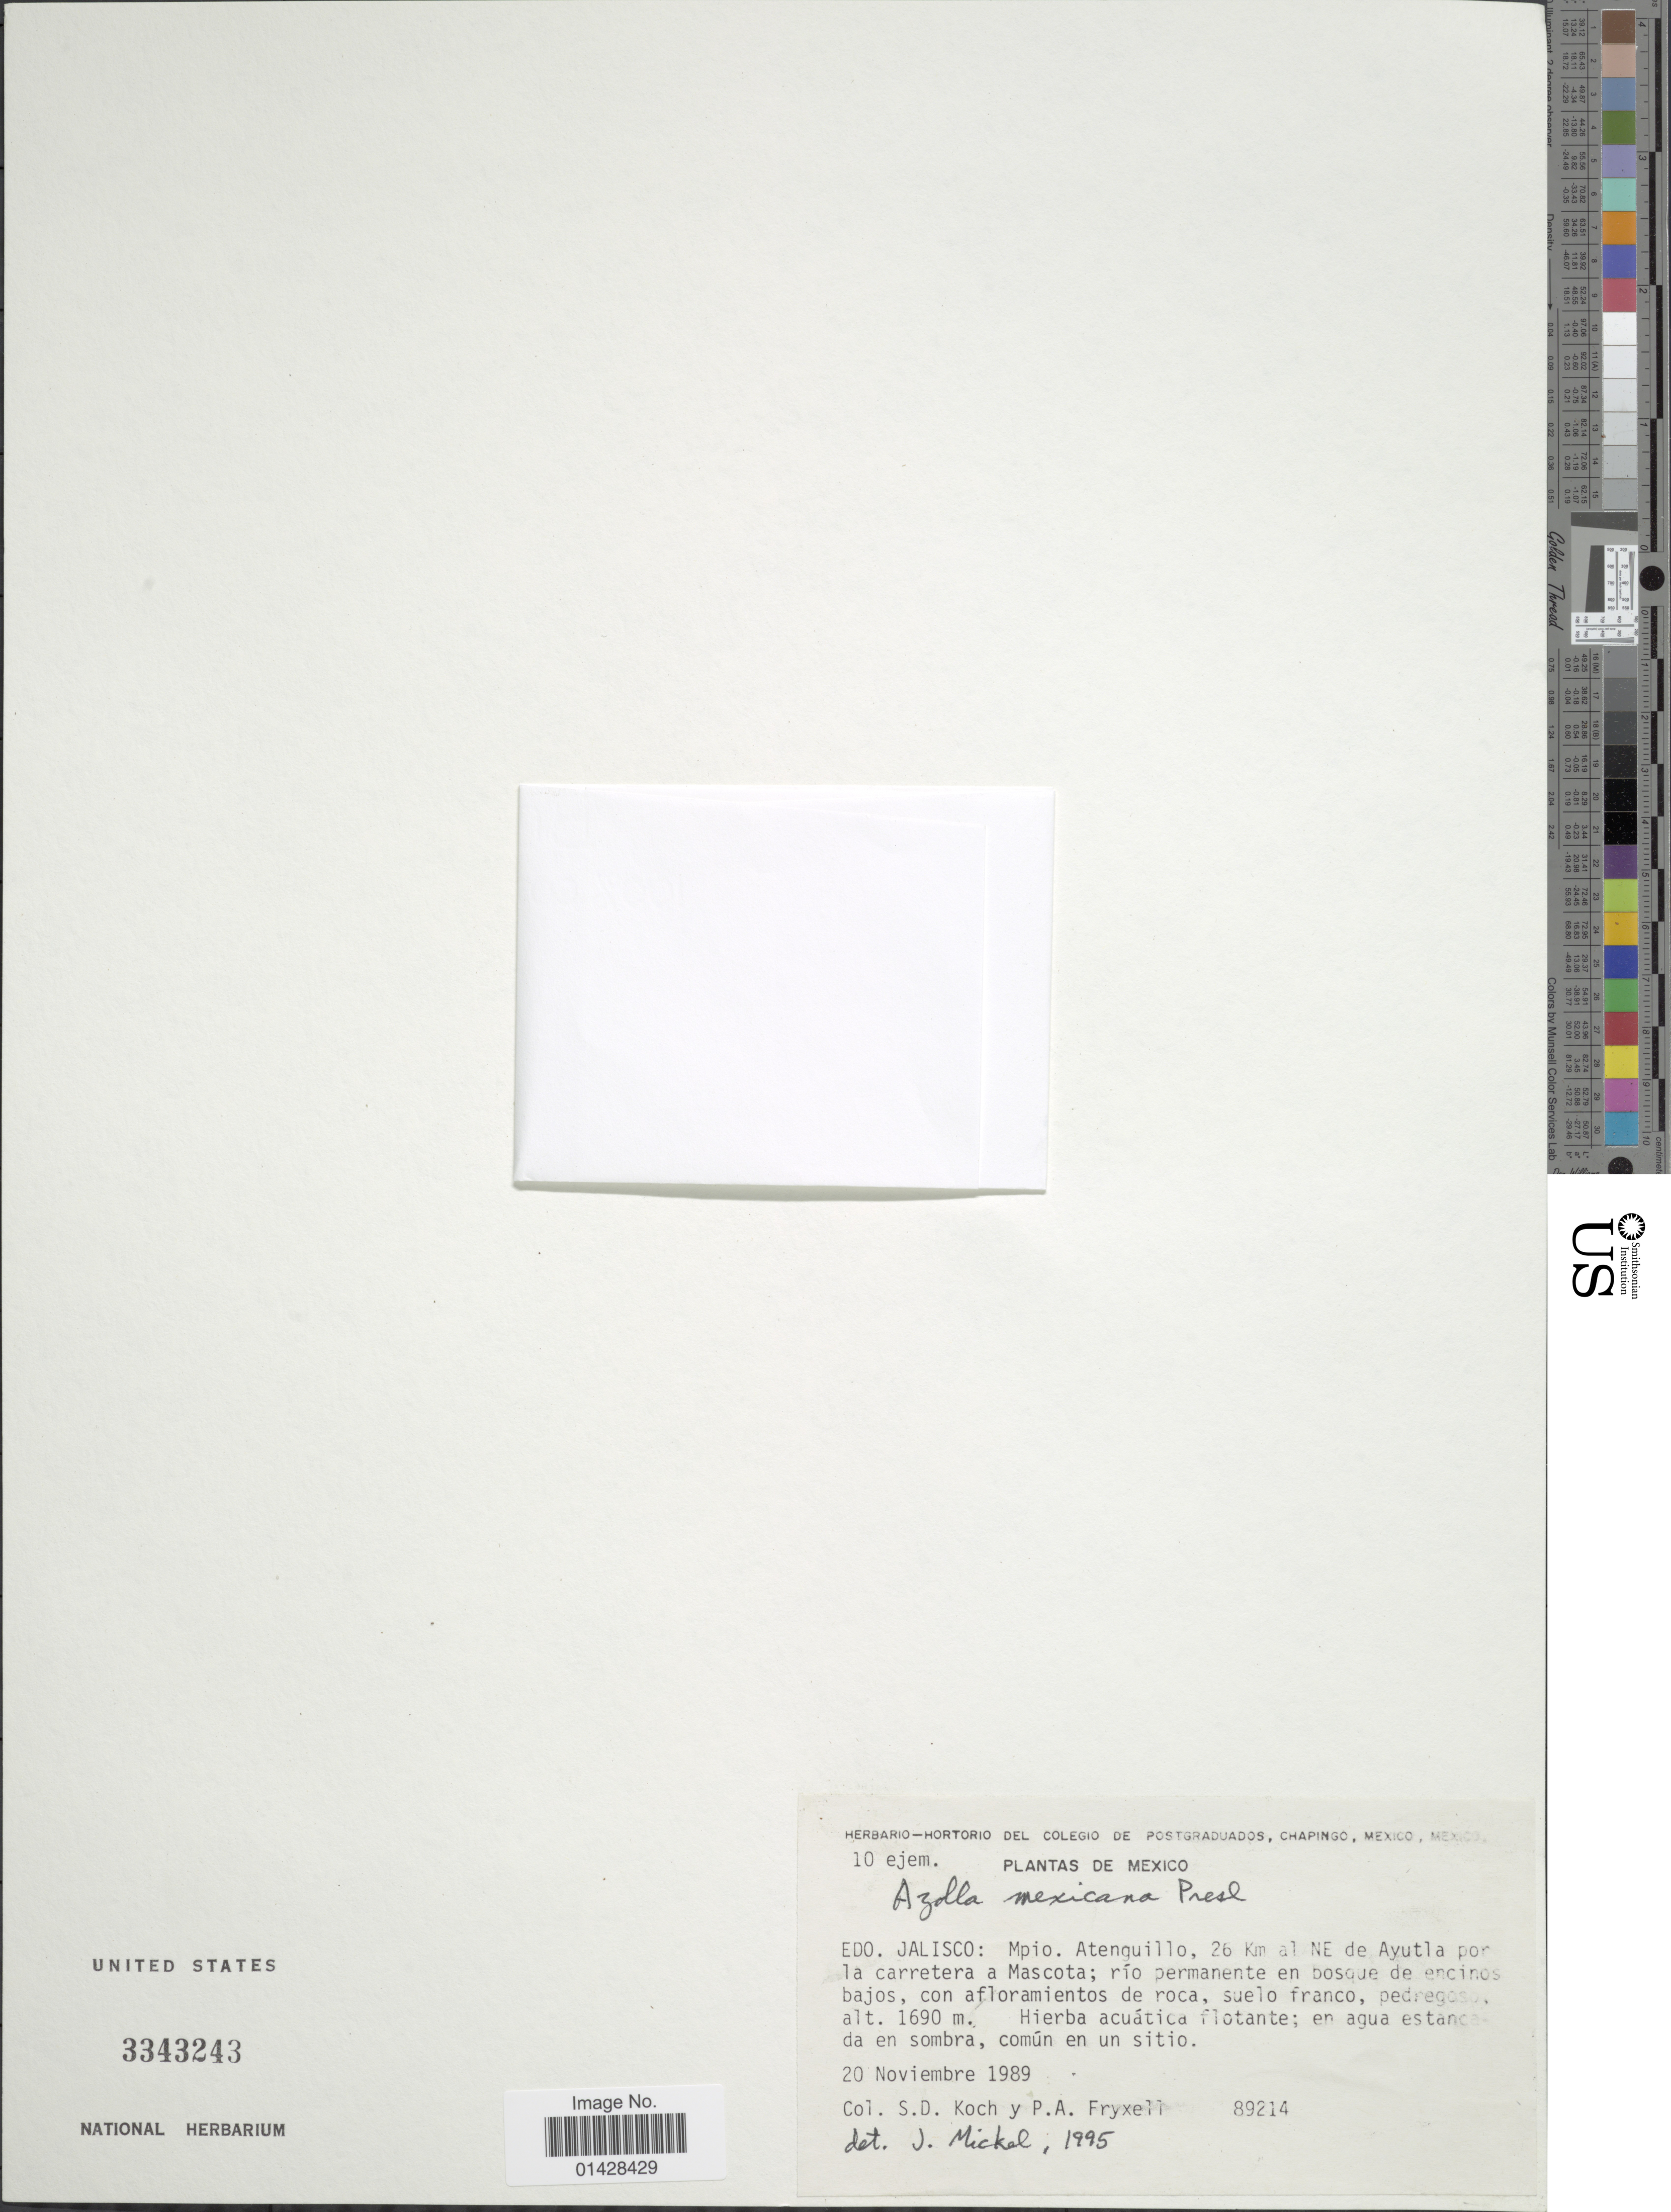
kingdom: Plantae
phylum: Tracheophyta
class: Polypodiopsida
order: Salviniales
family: Salviniaceae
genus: Azolla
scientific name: Azolla mexicana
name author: C. Presl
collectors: S. D. Koch & P. A. Fryxell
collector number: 89214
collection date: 1989-11-20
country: Mexico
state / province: Jalisco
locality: Mpio Atenguillo, 26 Km al NE de Ayutla por la carretera a Mascota'río permanente en bosque de encinos najos, con afloramientos de roca, suelo franco, pedregoso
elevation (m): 1690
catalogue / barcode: US 3343243